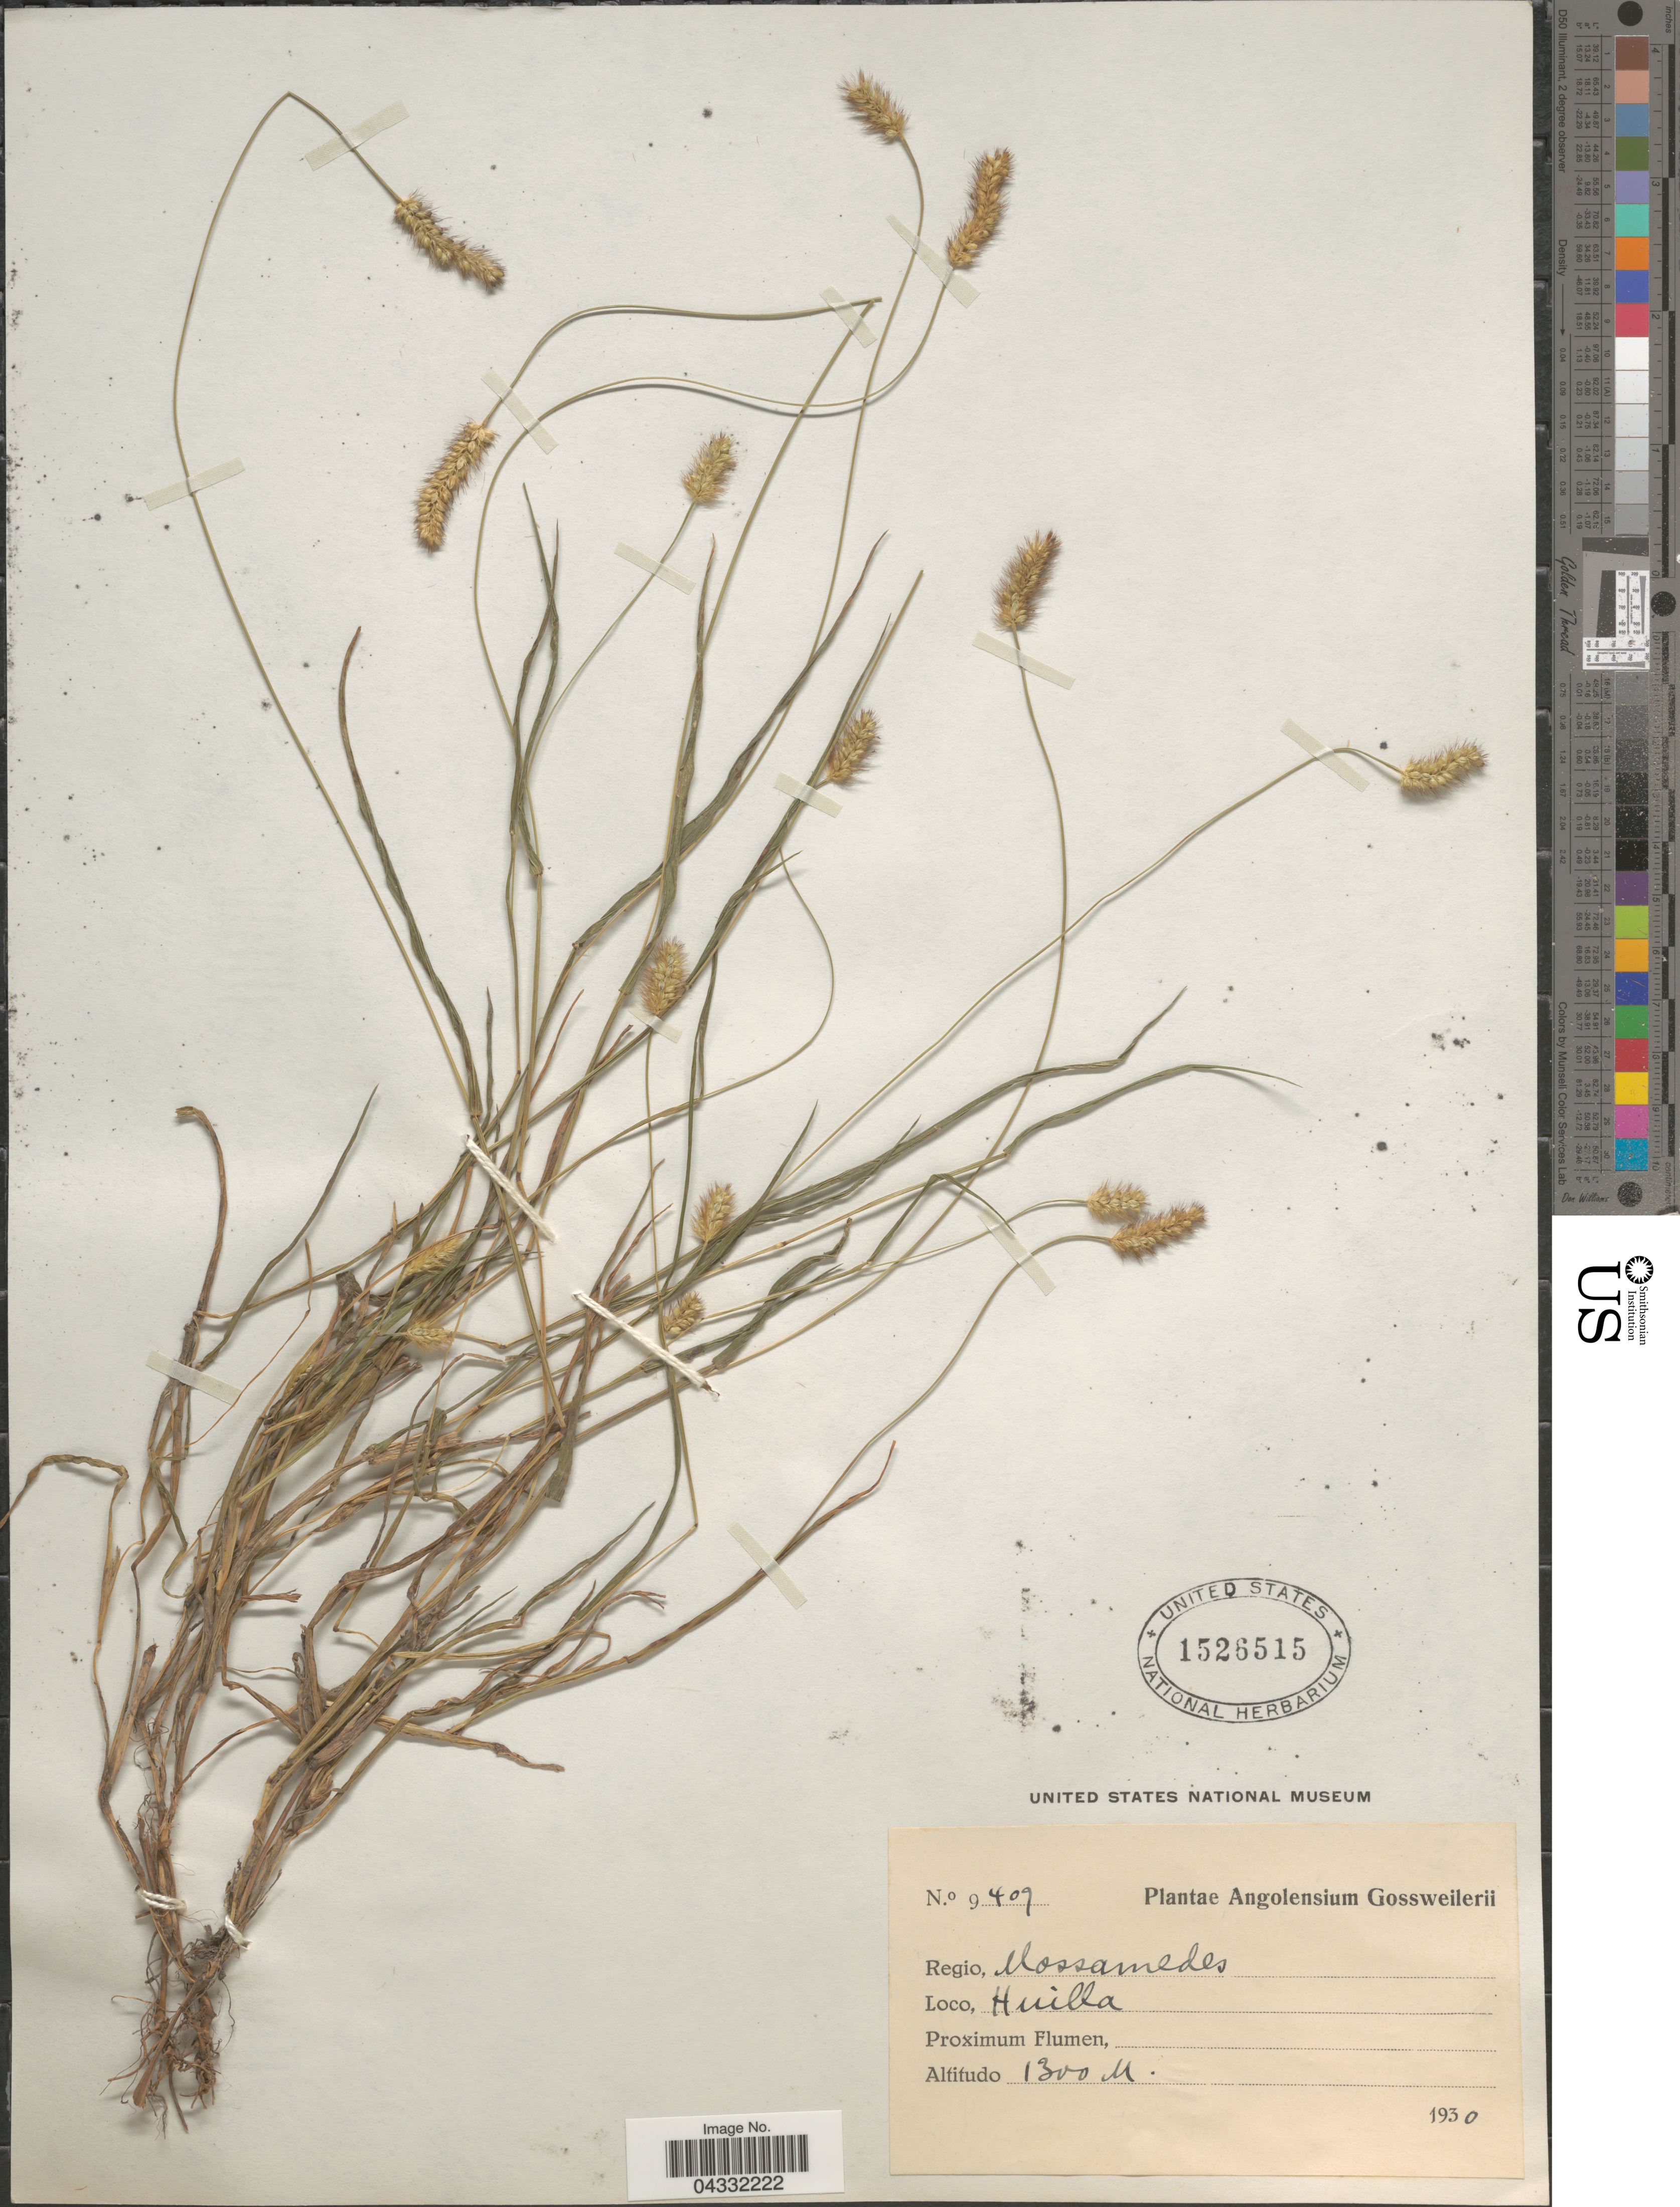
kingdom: Plantae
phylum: Tracheophyta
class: Liliopsida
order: Poales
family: Poaceae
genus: Setaria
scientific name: Setaria sp.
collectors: -. Gossweiler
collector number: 9409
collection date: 1930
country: Angola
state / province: Huila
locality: Regio, Mossamedes. Huilla.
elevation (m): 1300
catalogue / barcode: US 1526515